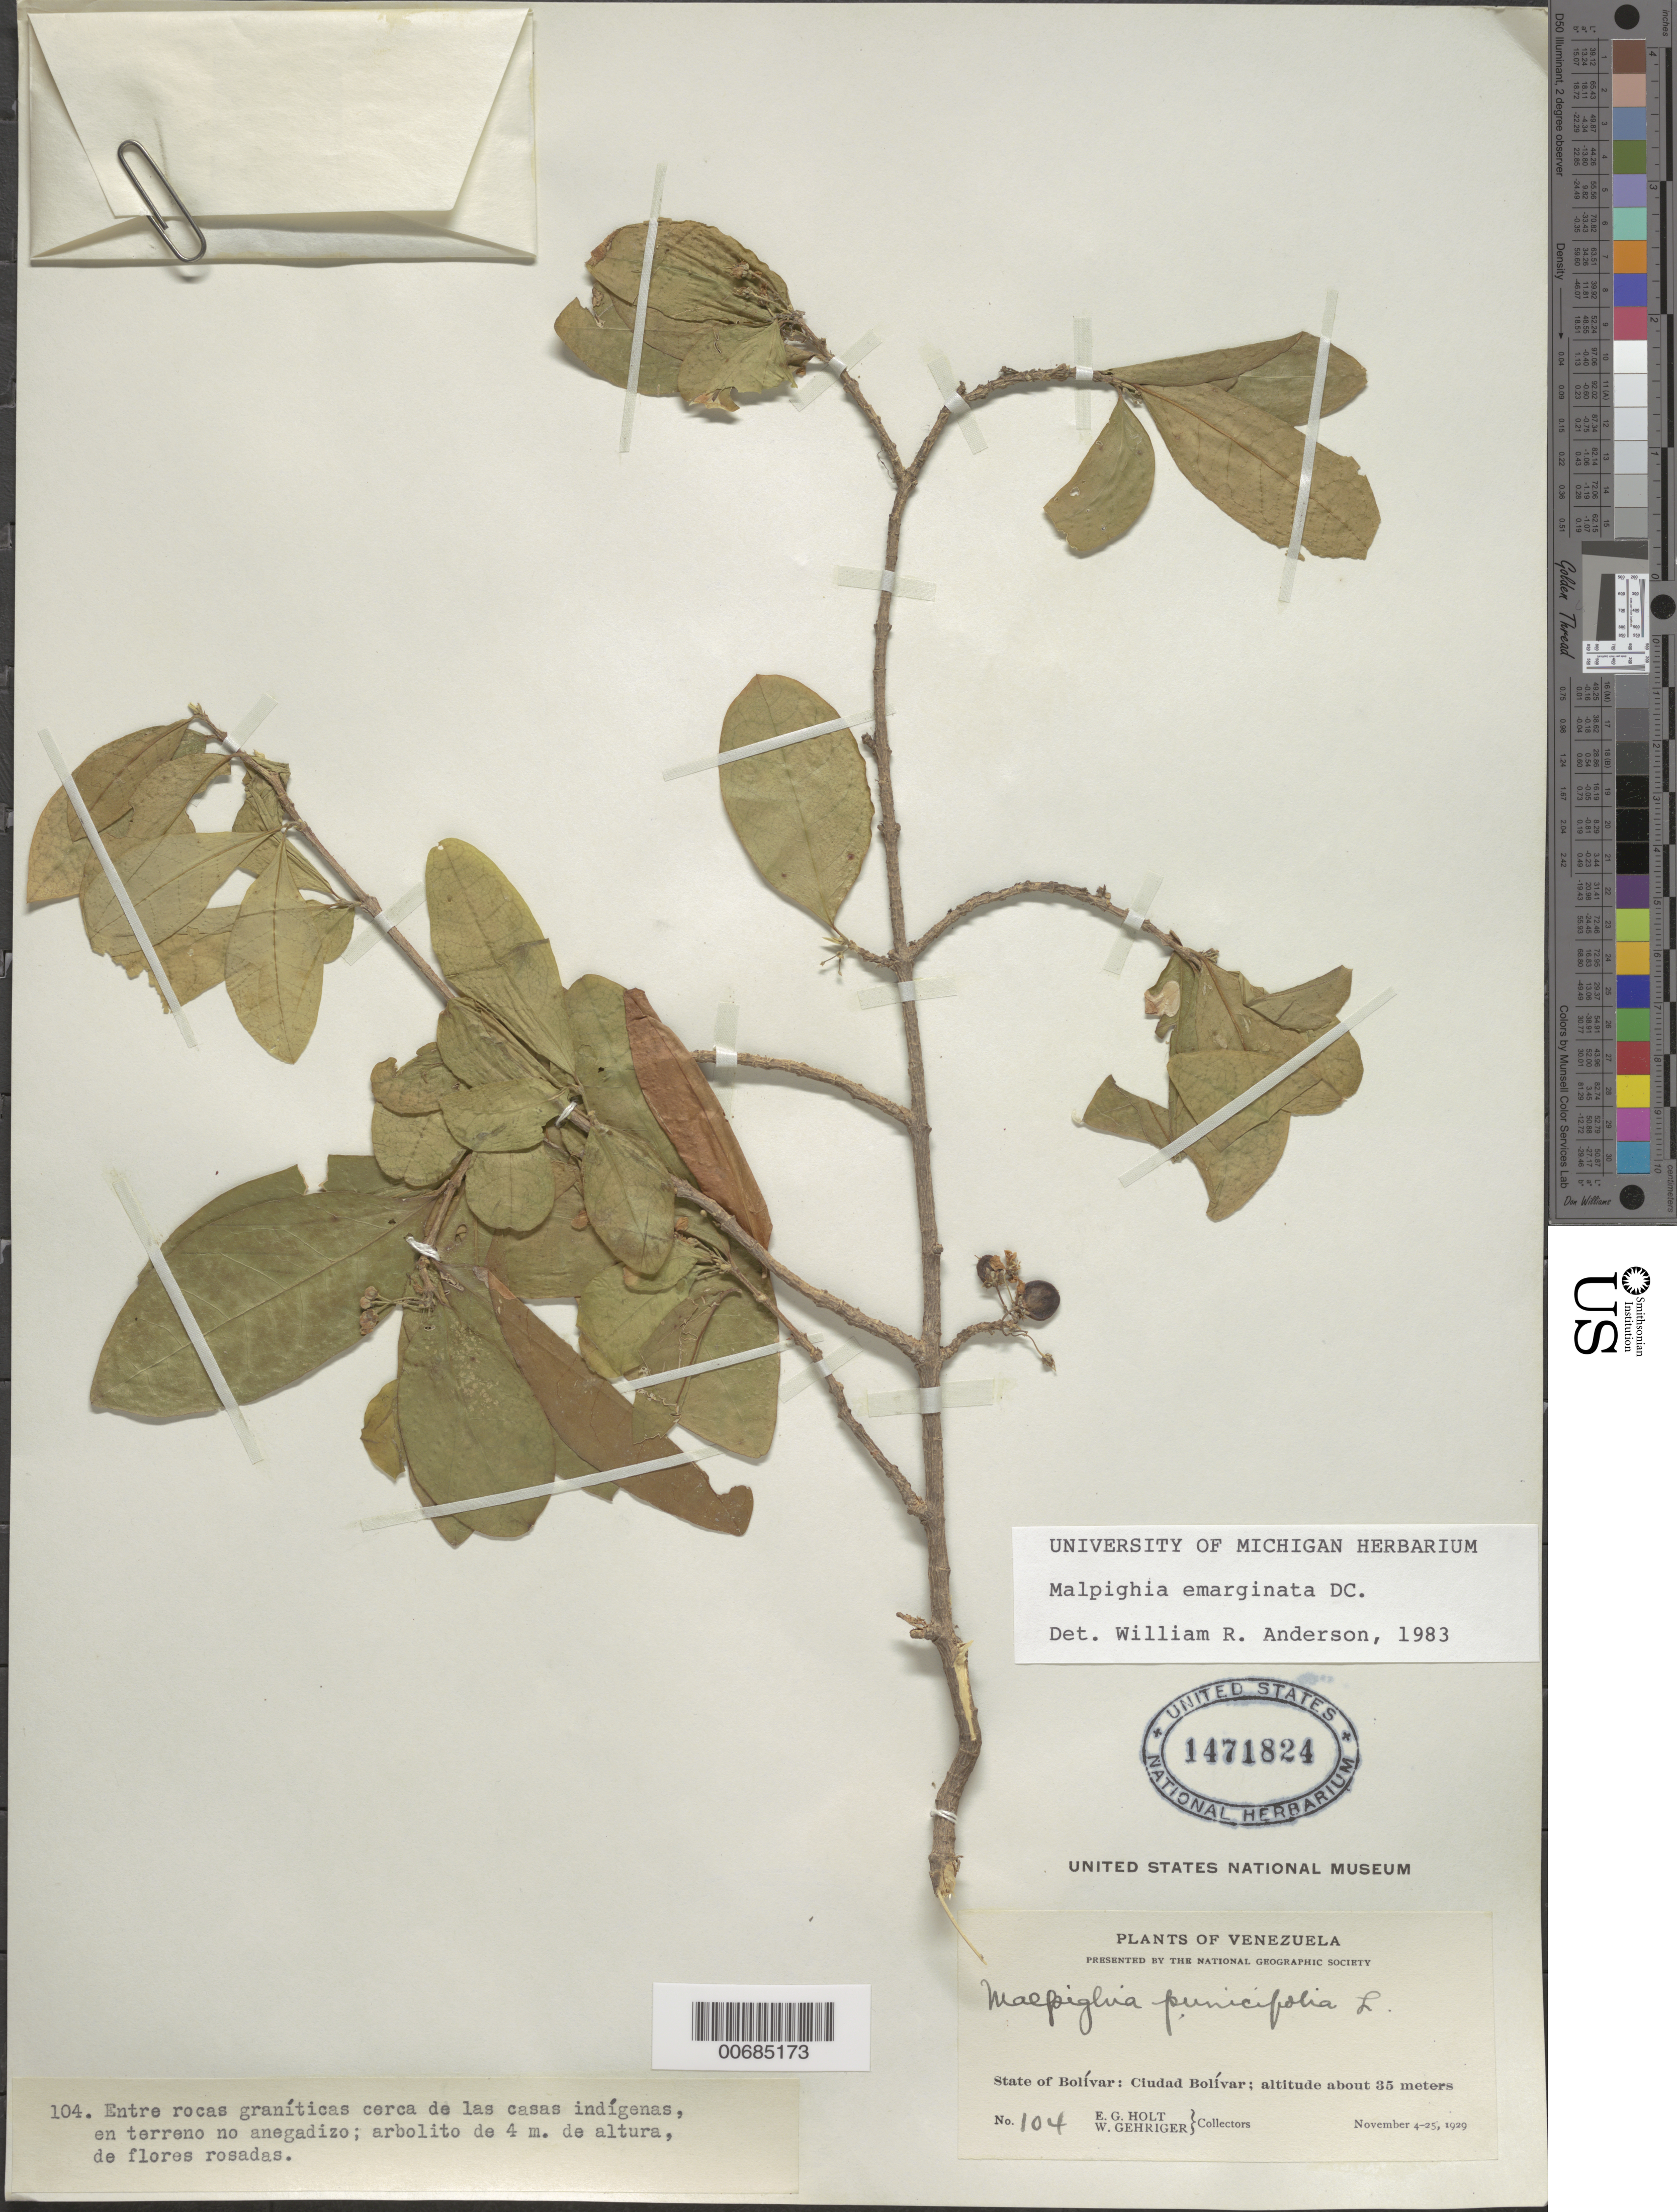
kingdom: Plantae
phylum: Tracheophyta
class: Magnoliopsida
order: Malpighiales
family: Malpighiaceae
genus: Malpighia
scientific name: Malpighia emarginata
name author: DC.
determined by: Anderson, W. R., (MICH), University of Michigan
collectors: E. Holt & W. Gehriger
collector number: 104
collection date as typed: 4-Nov-29 to 25-Nov-29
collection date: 1929-11-04/1929-11-25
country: Venezuela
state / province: Bolívar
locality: Ciudad Bolívar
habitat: Entre rocas graníticas cerca de las casas indigenas, en terreno no anegadizo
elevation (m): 35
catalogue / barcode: US 1471824